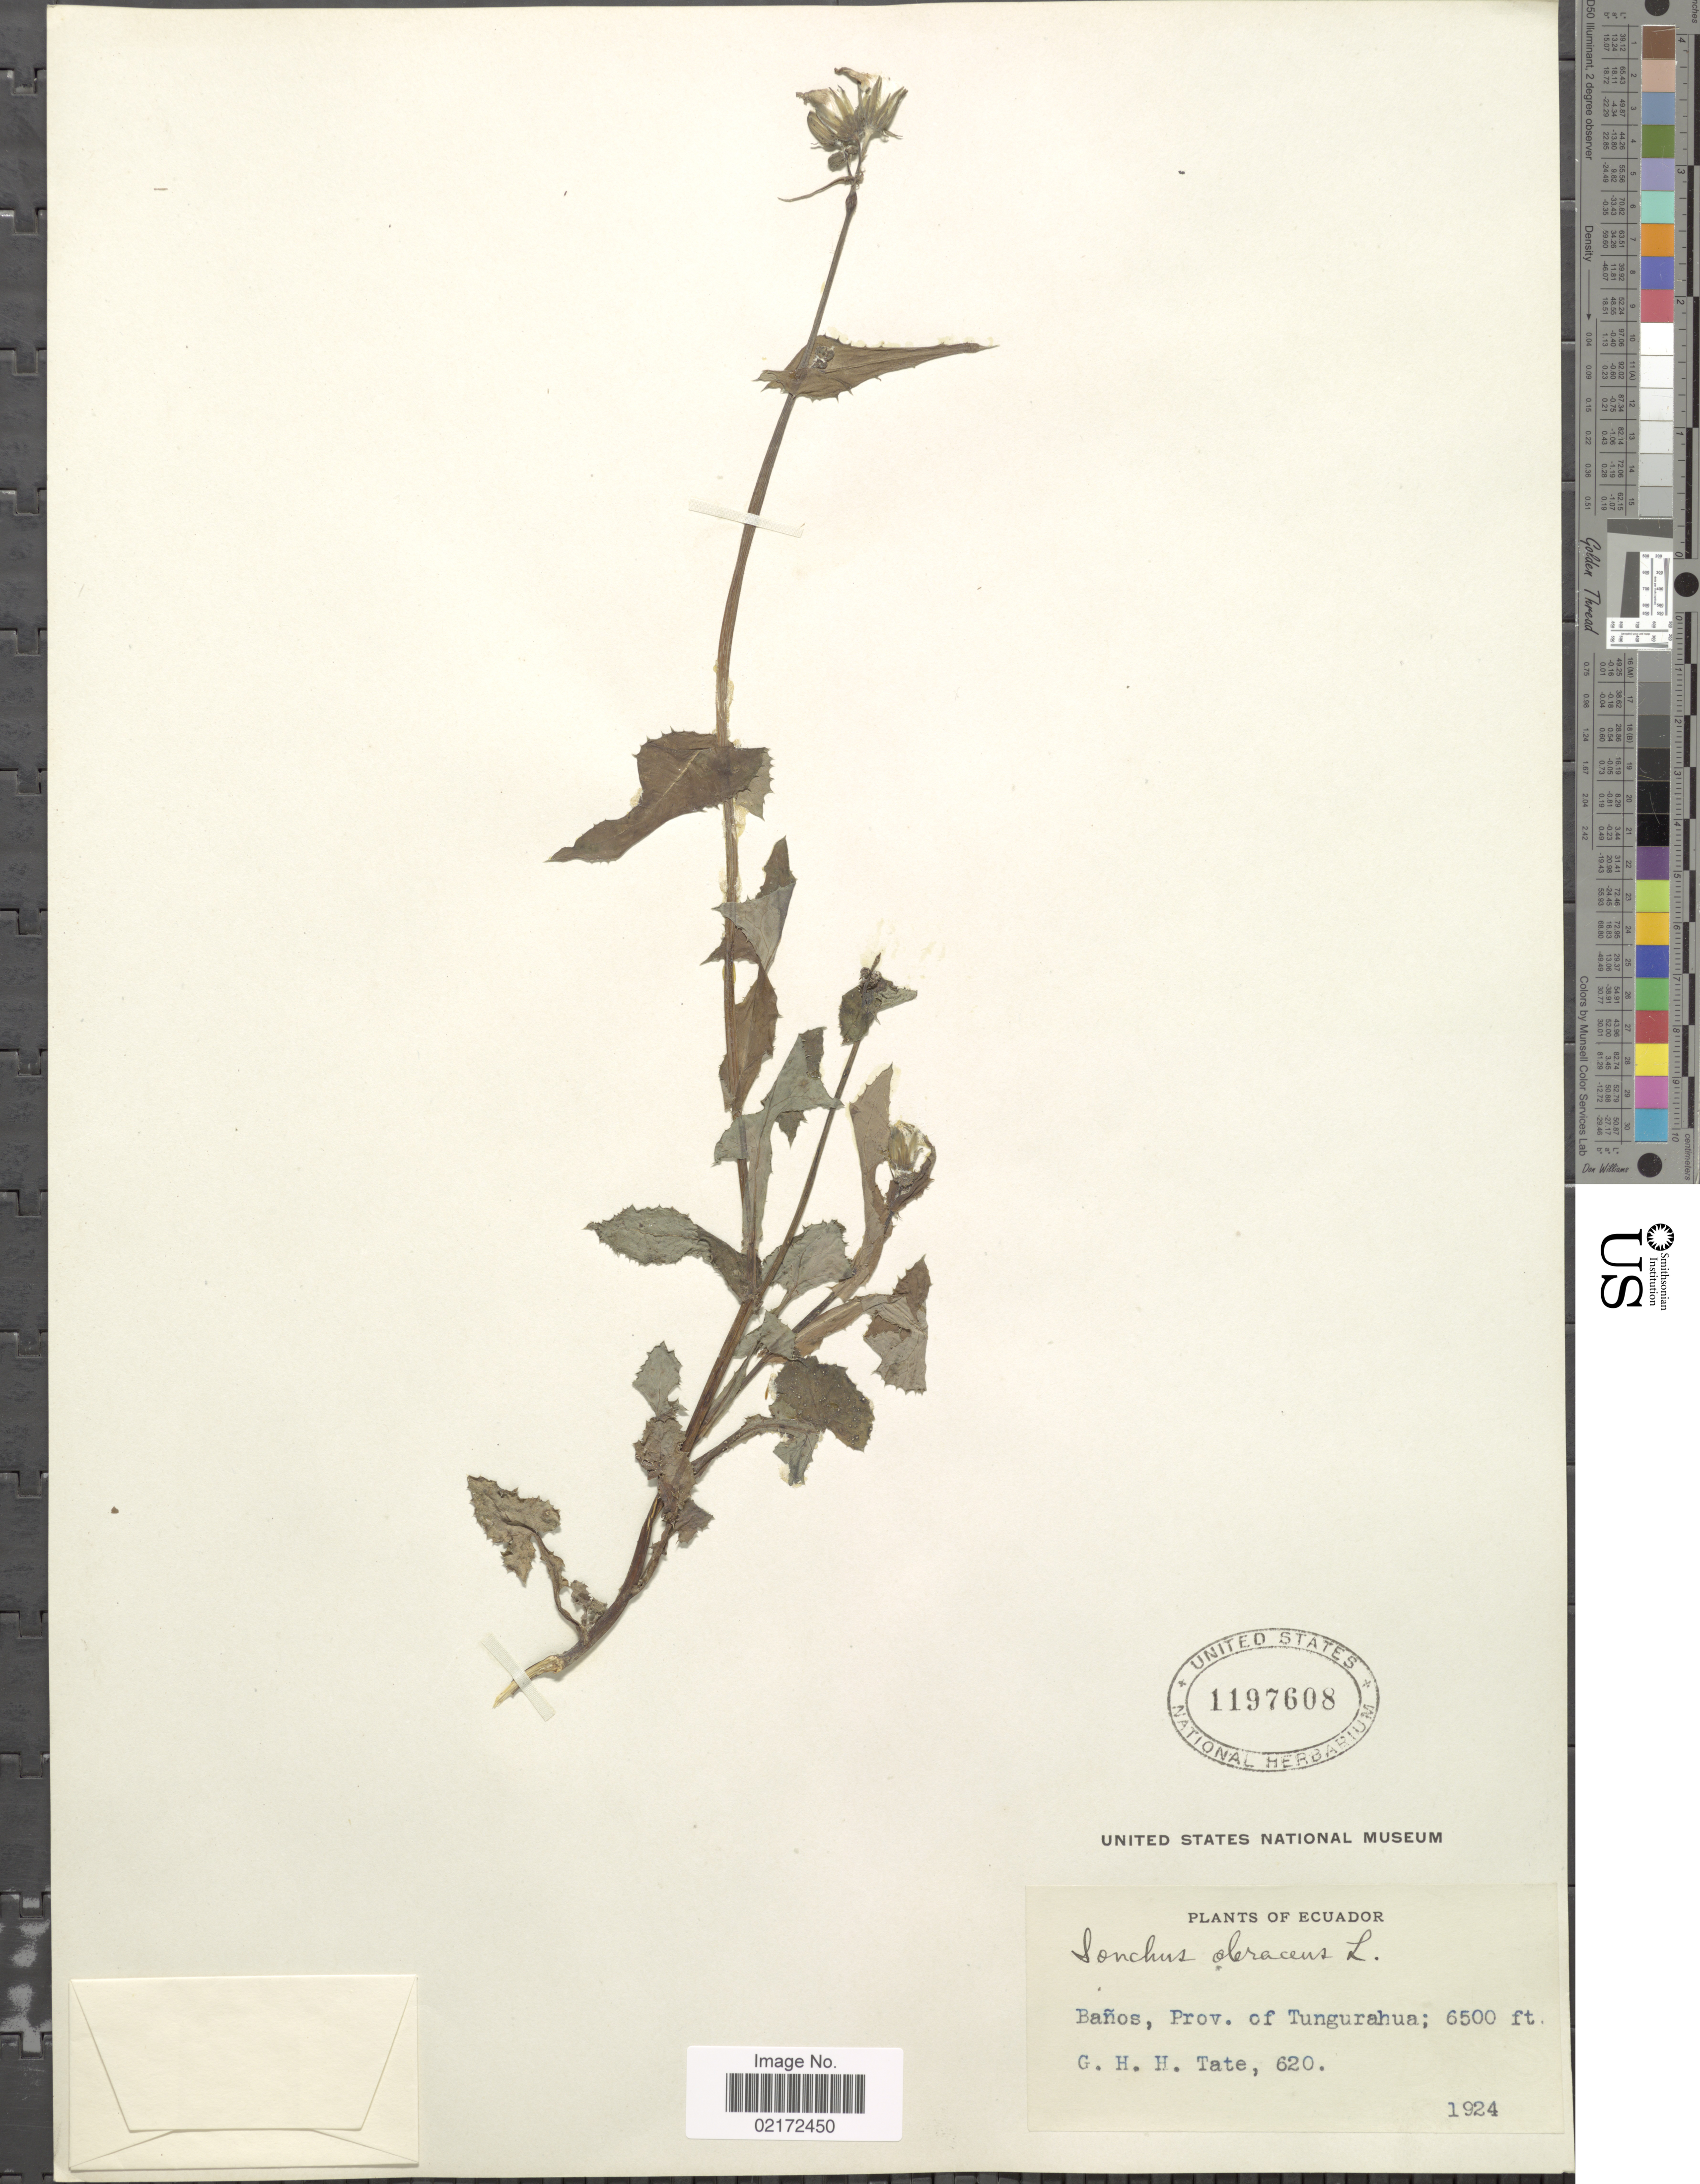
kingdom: Plantae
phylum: Tracheophyta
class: Magnoliopsida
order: Asterales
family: Asteraceae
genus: Sonchus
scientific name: Sonchus oleraceus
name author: L.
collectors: G. H. H.Tate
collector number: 620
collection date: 1924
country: Ecuador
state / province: Tungurahua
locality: Baños, Prov. of Tungurahua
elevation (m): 1981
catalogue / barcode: US 1197608